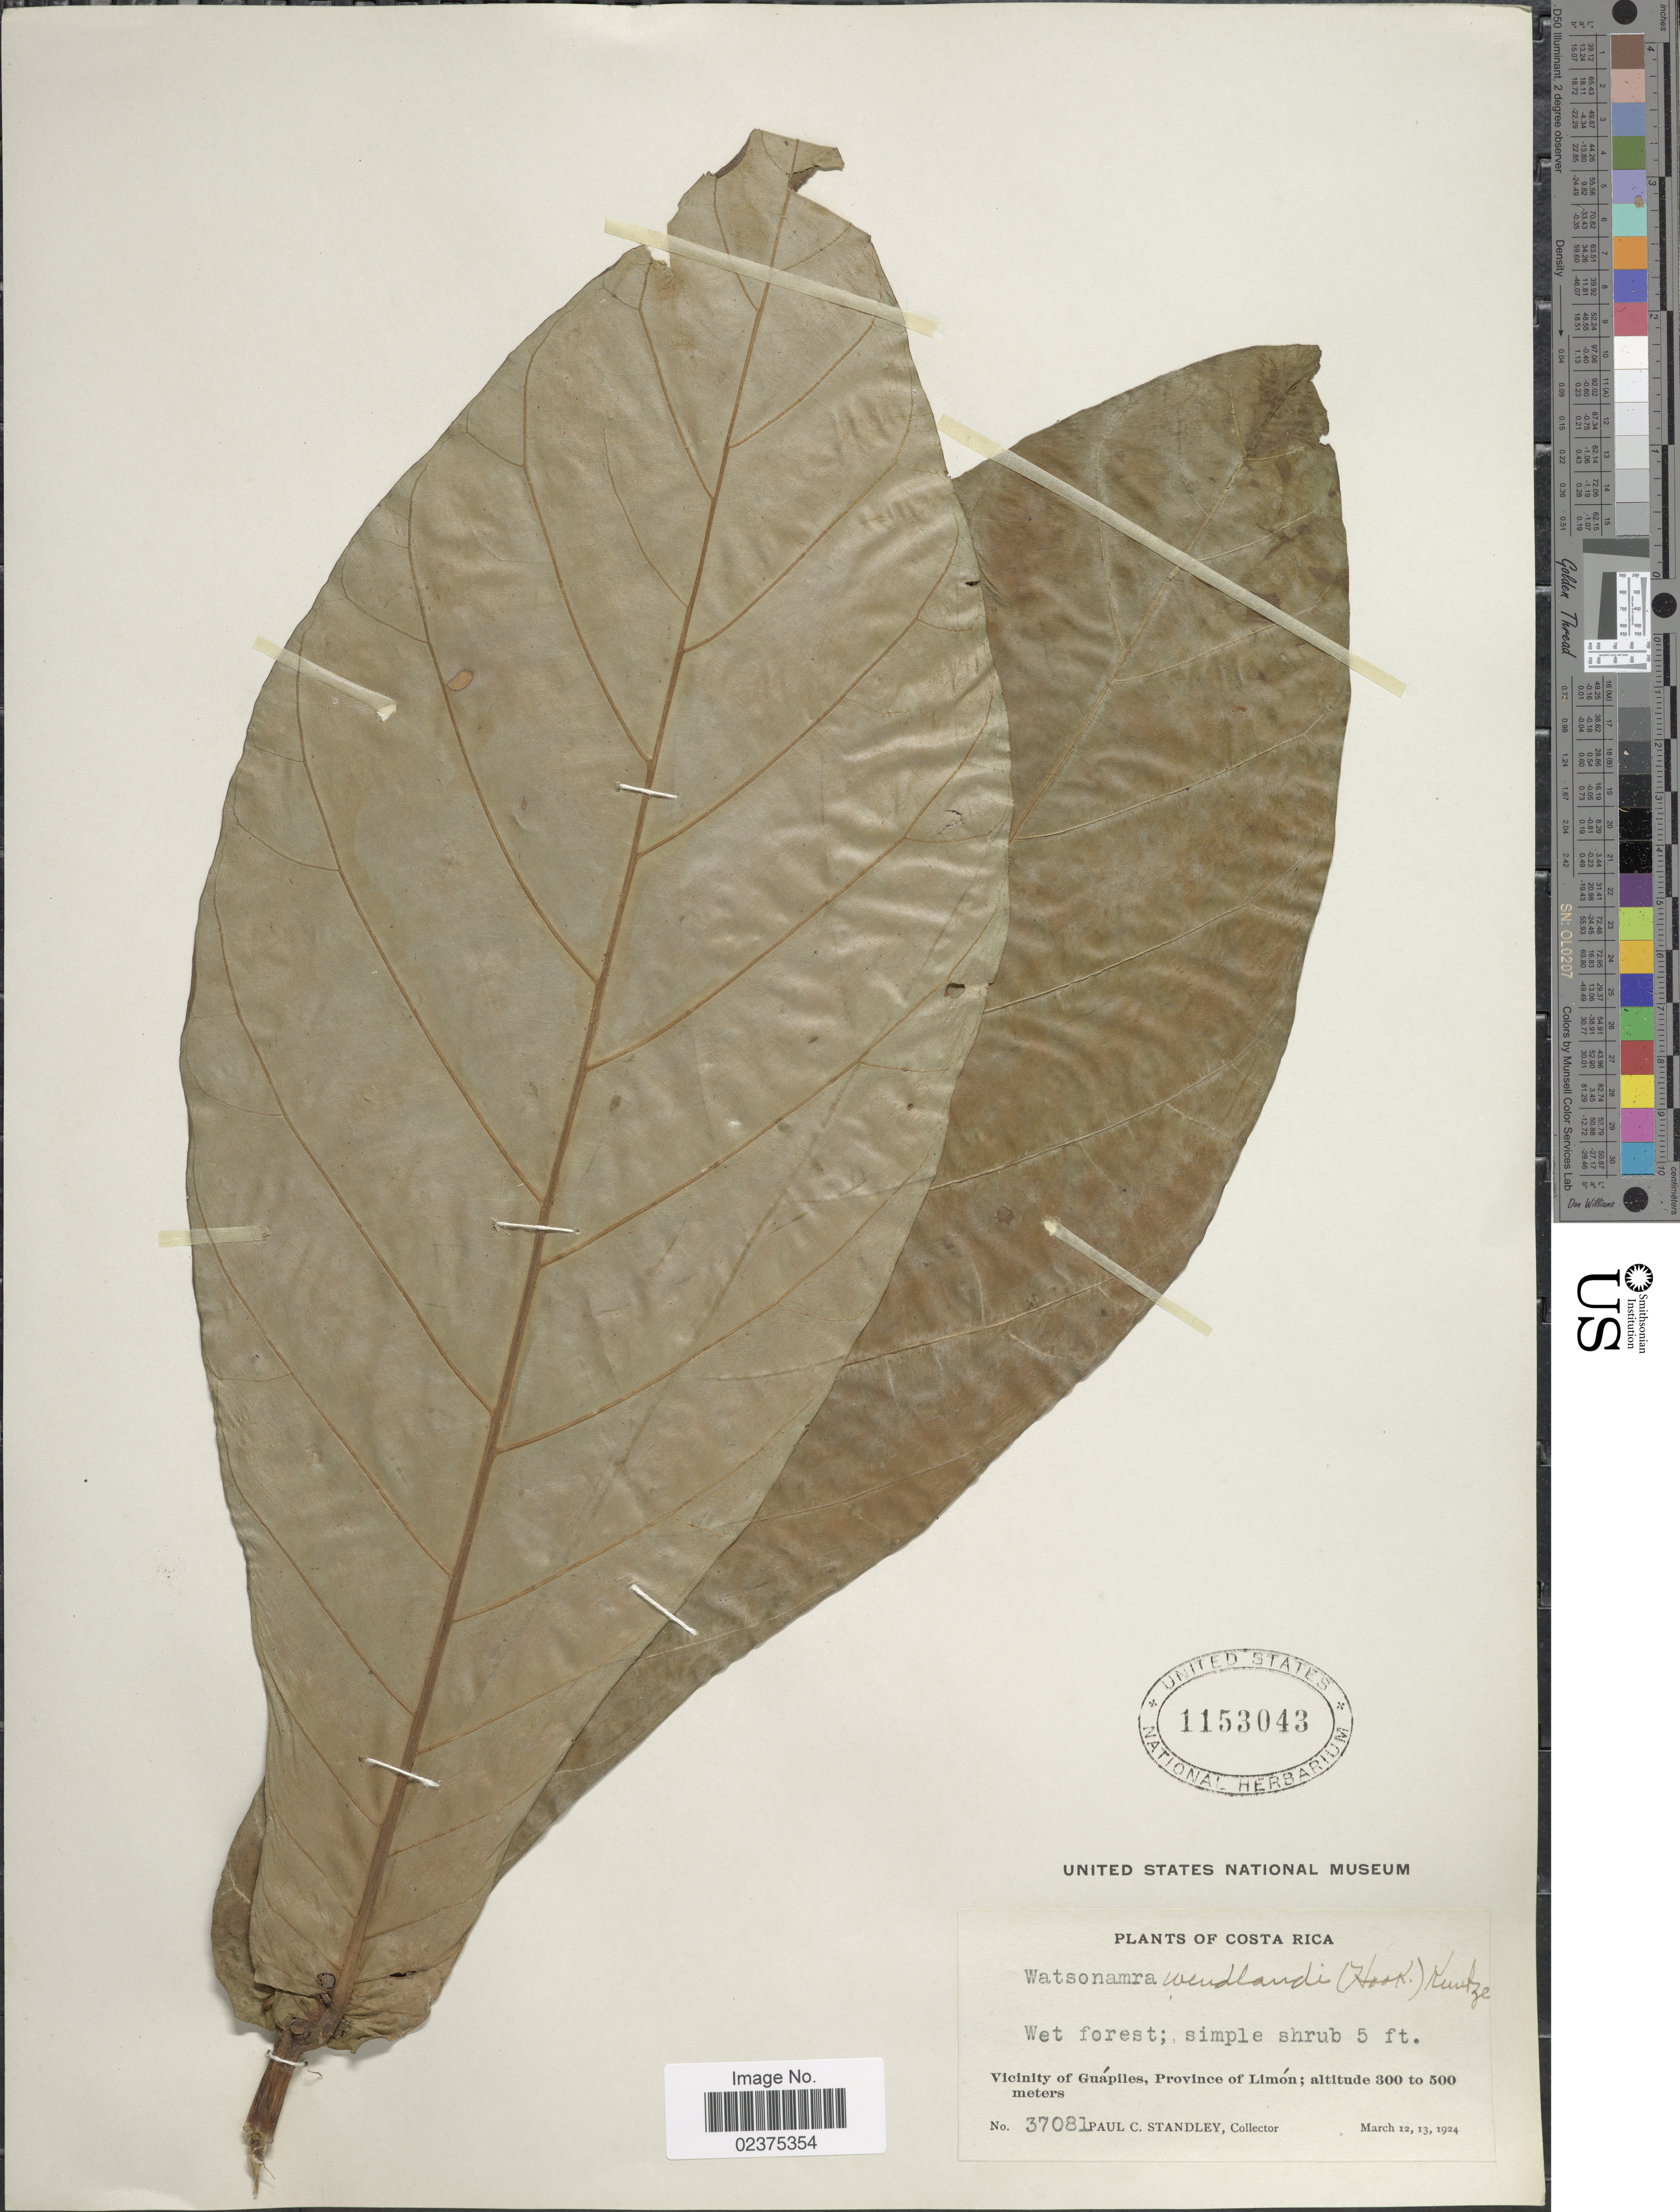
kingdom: Plantae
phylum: Tracheophyta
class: Magnoliopsida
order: Gentianales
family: Rubiaceae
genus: Pentagonia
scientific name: Pentagonia wendlandii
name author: Hook. f.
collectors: P. C. Standley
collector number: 37081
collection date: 1924-03-12/1924-03-13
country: Costa Rica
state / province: Limón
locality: Vicinity of Guapiles, Province of Limon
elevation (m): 300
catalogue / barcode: US 1153043